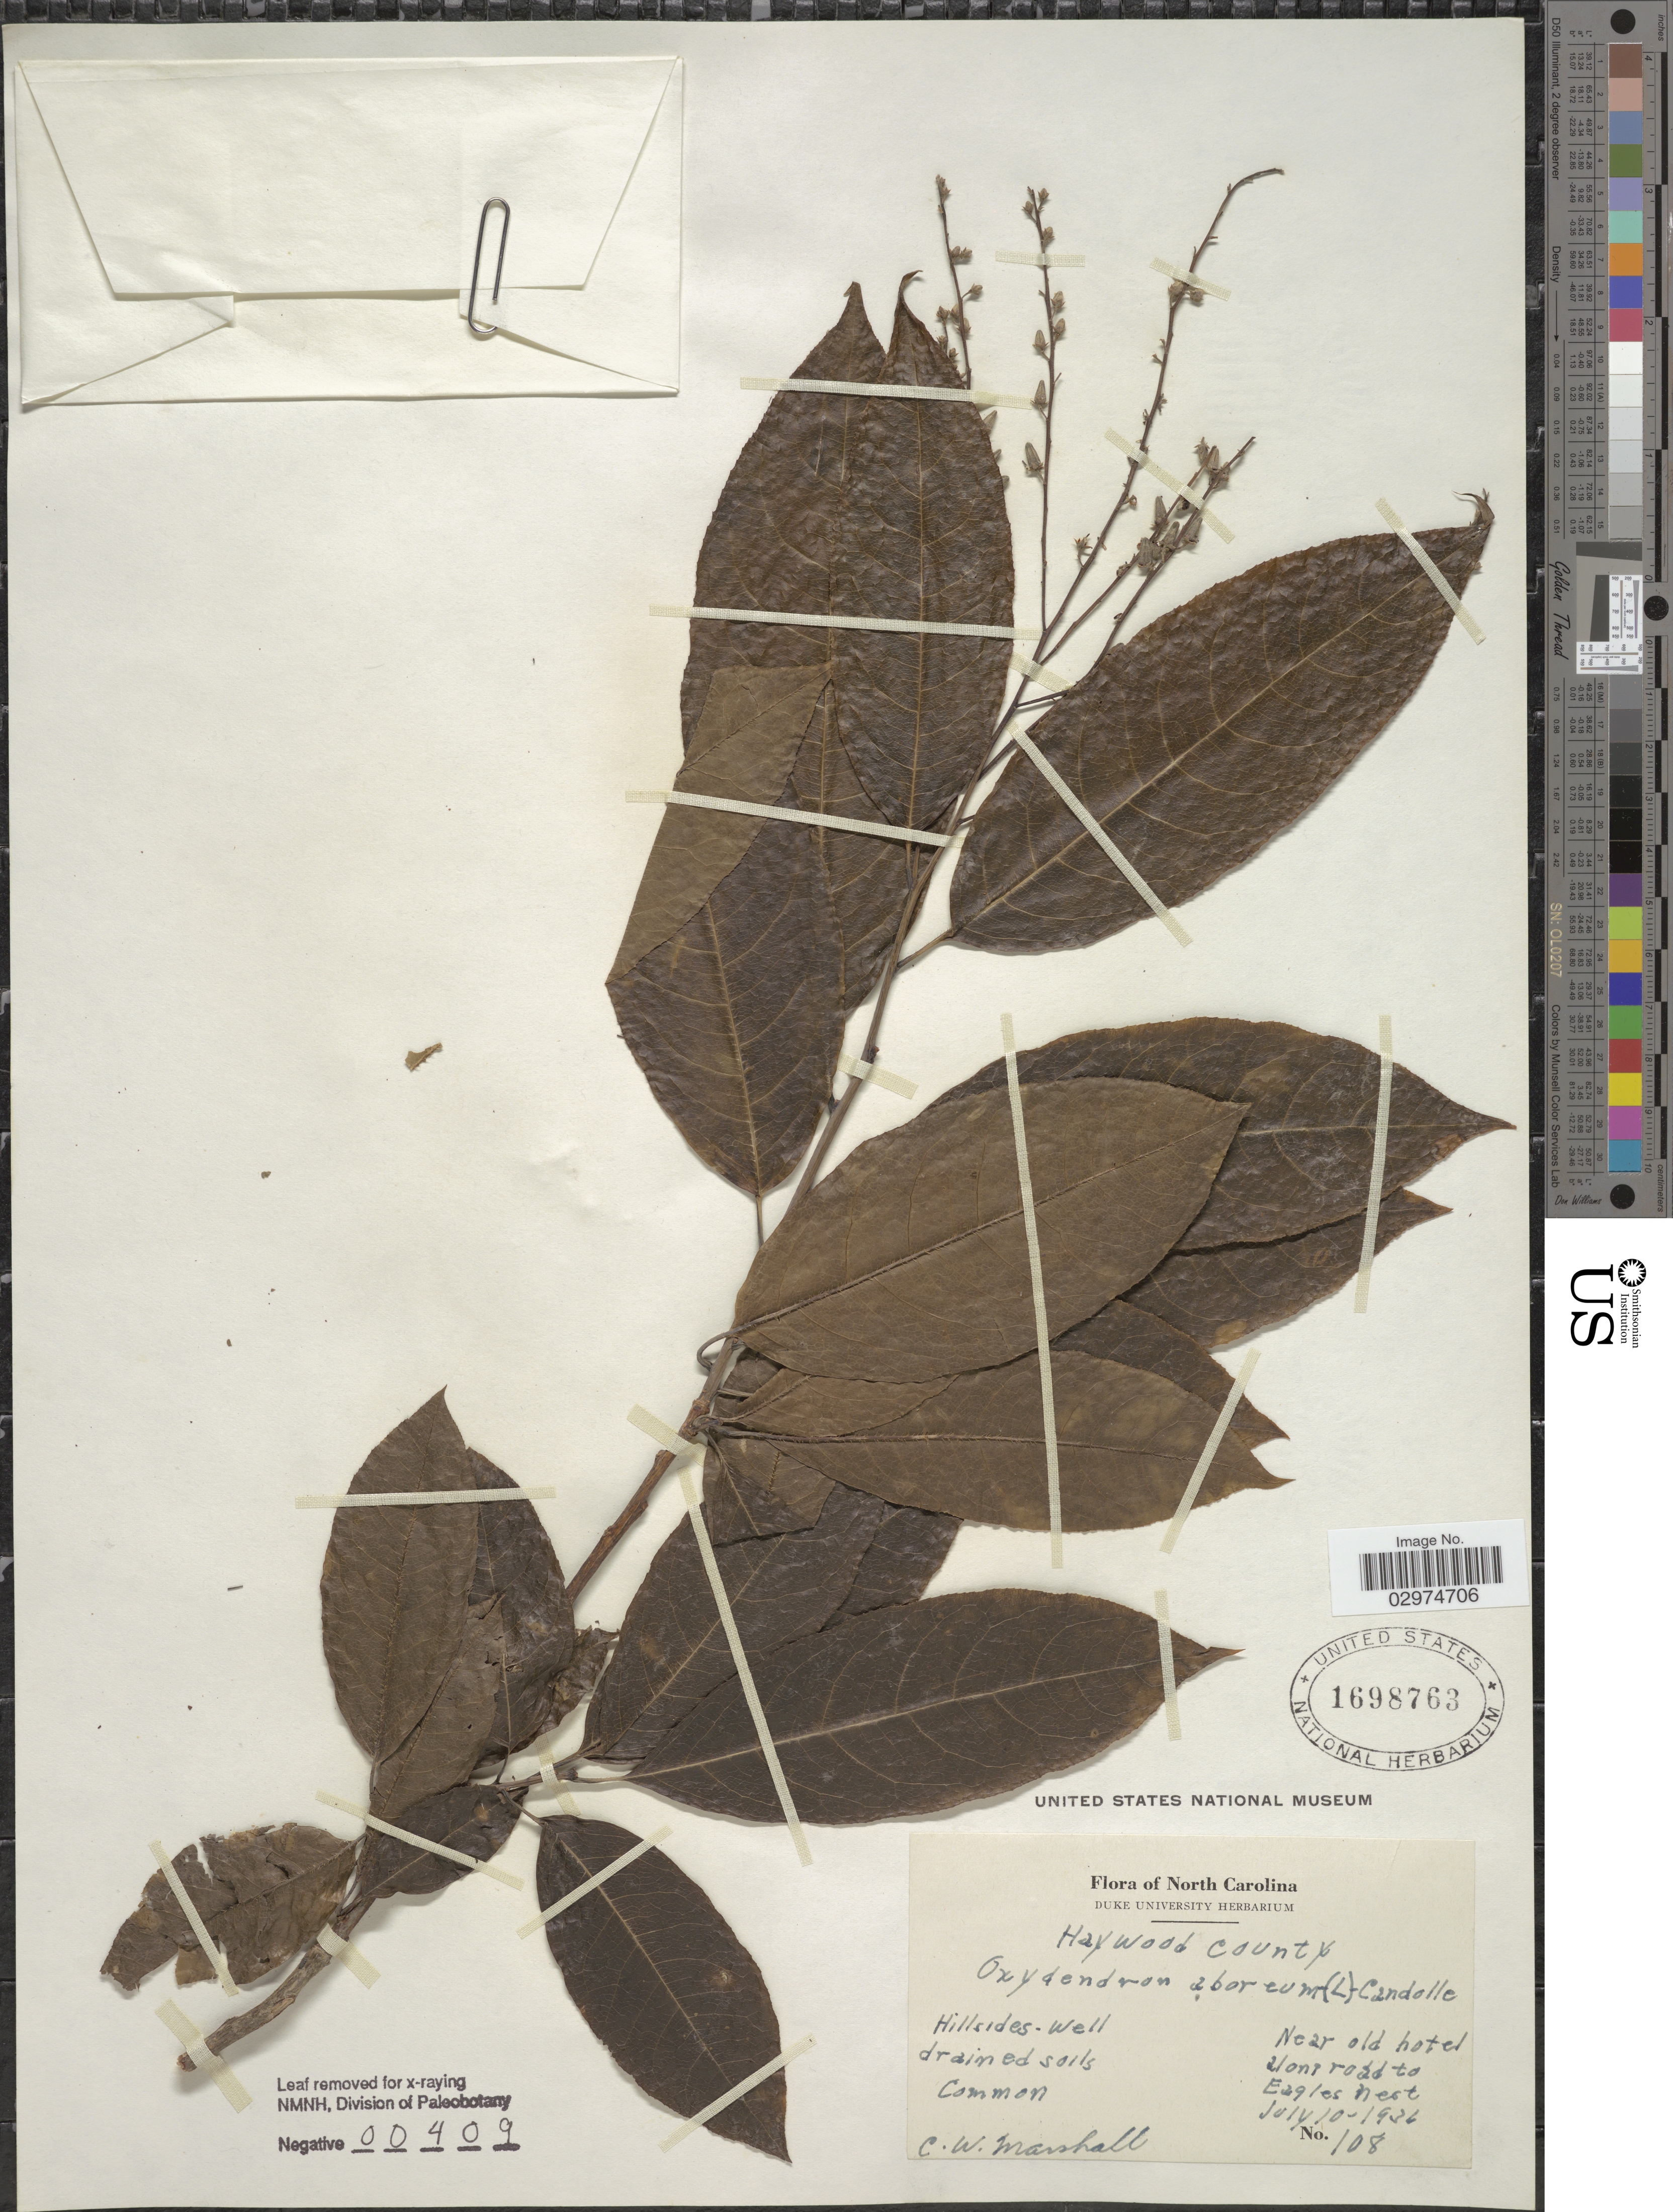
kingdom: Plantae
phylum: Tracheophyta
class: Magnoliopsida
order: Ericales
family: Ericaceae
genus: Oxydendrum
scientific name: Oxydendrum arboreum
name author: (L.) DC.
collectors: C. Marshall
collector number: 108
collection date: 1936-07-10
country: United States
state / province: North Carolina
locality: Near old hotel along road to Eagles Nest.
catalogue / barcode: US 1698763